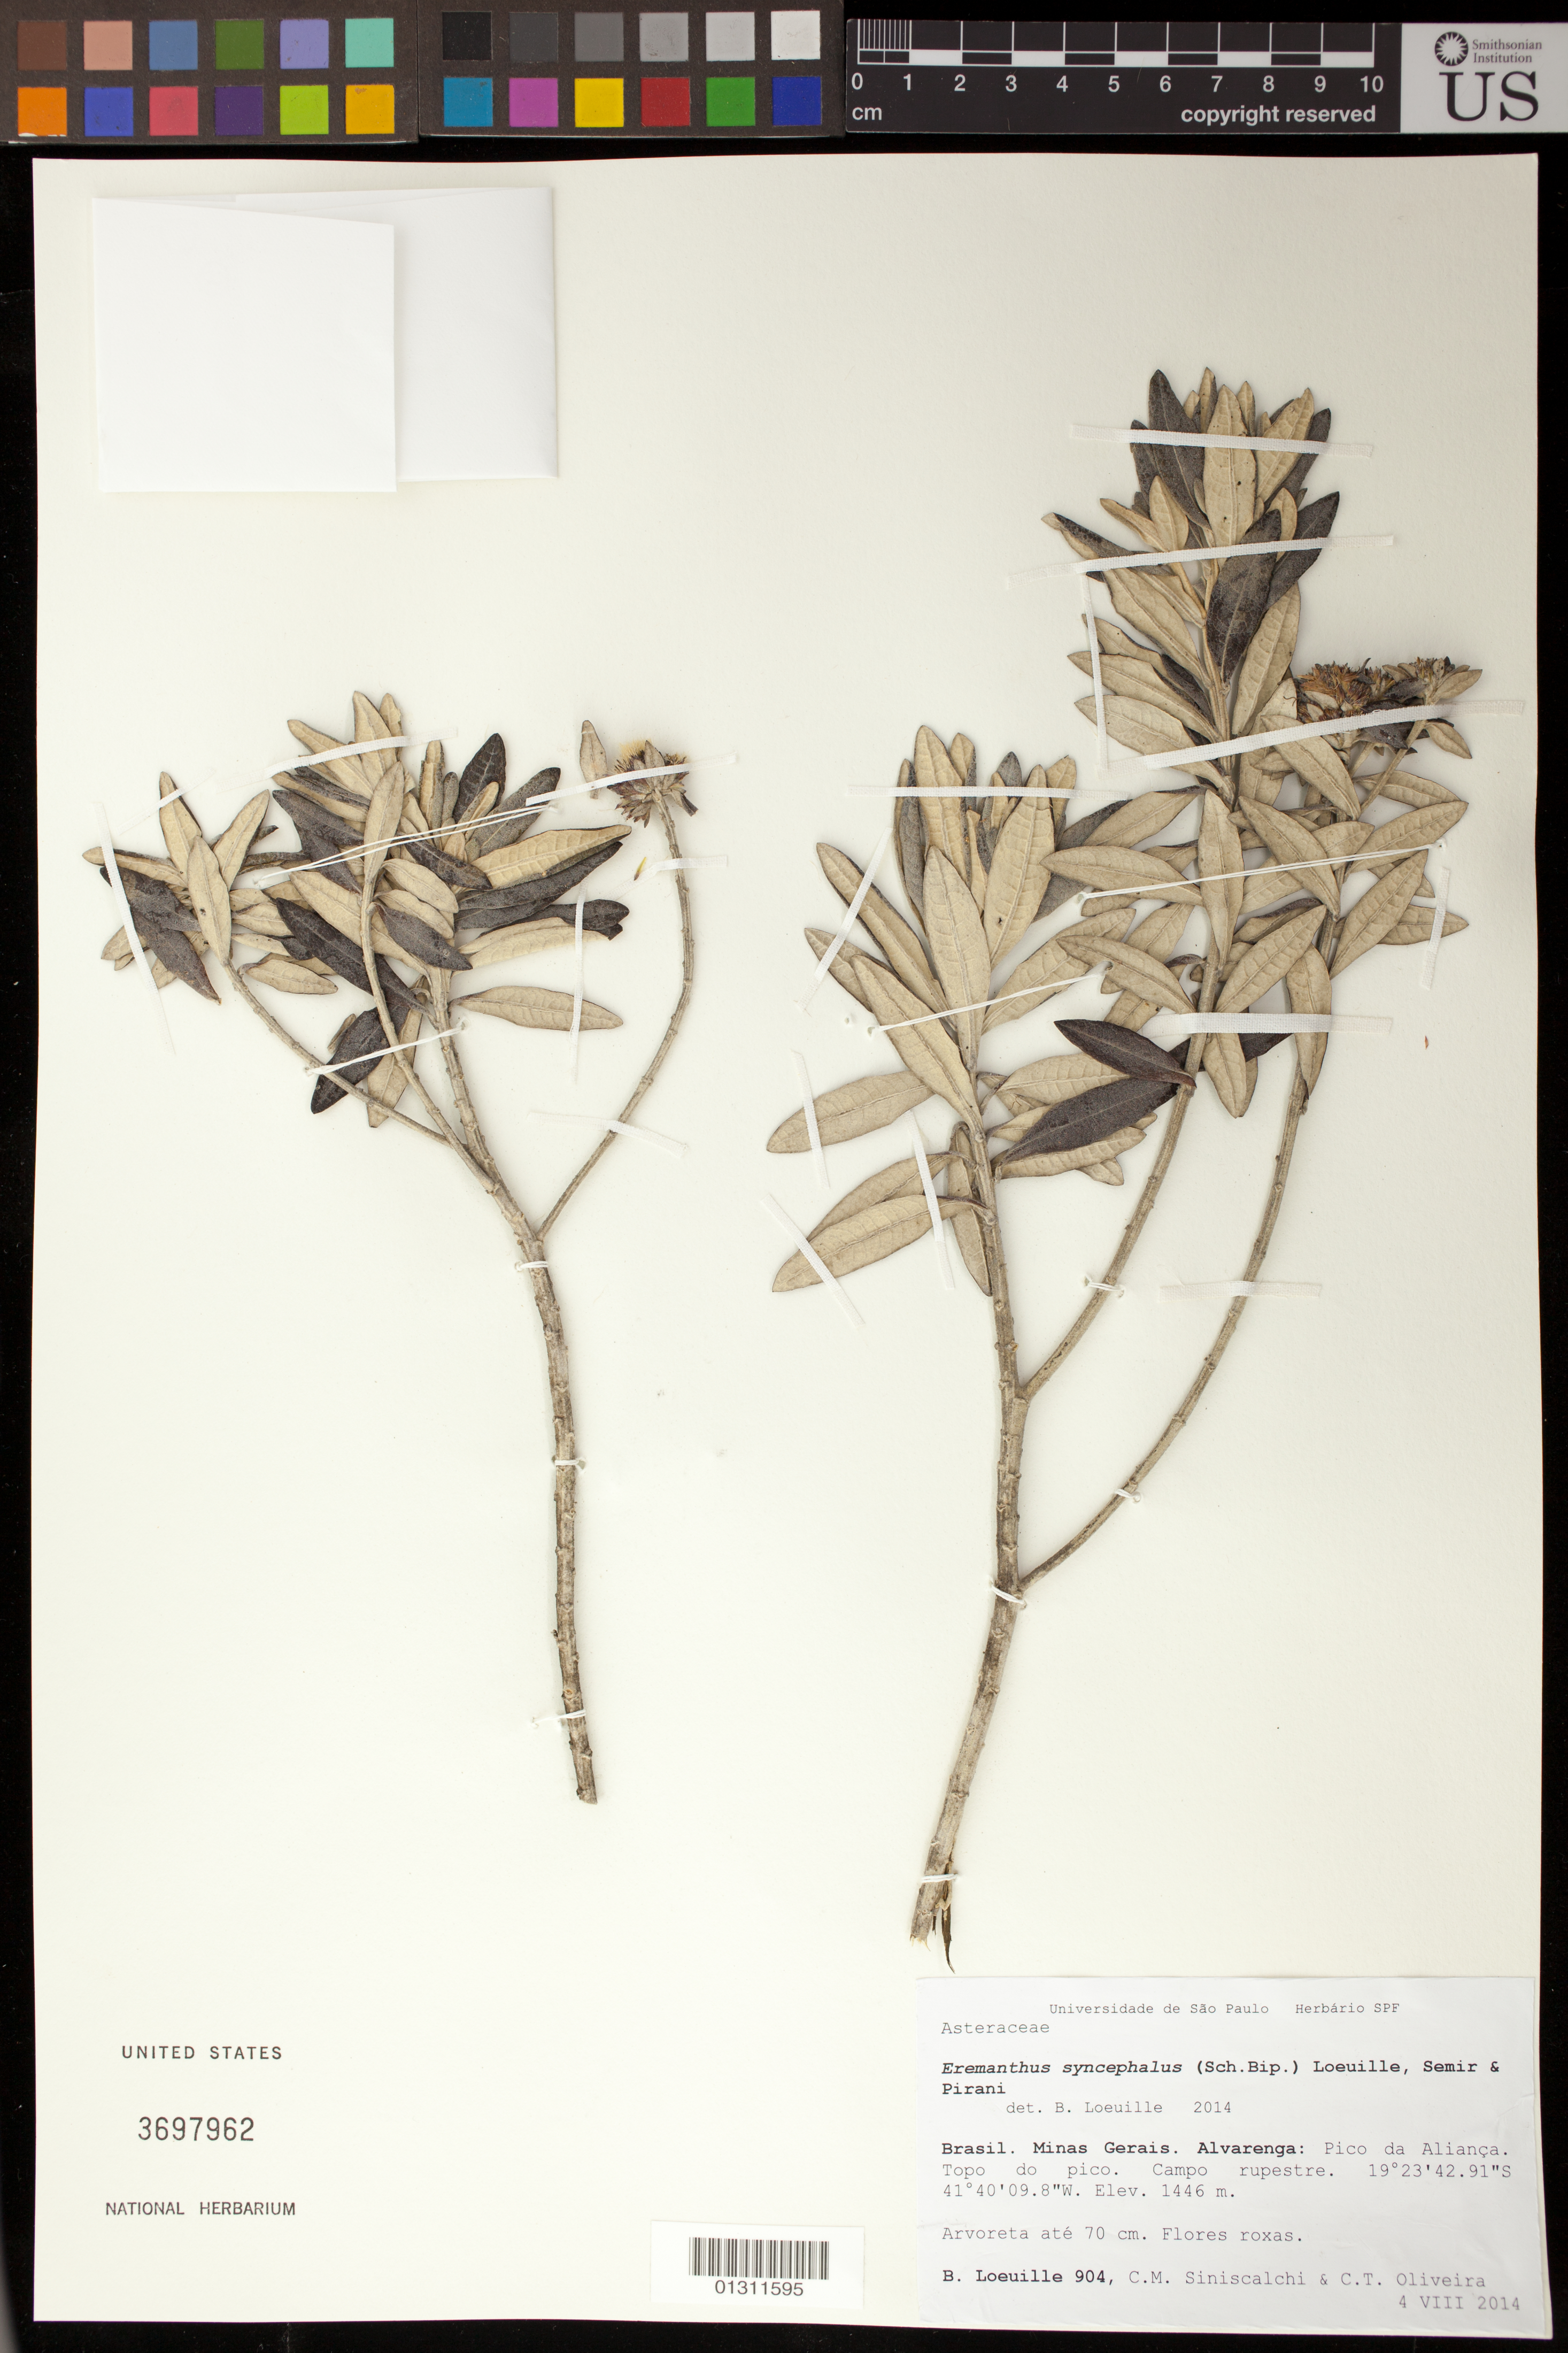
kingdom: Plantae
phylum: Tracheophyta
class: Magnoliopsida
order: Asterales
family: Asteraceae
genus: Eremanthus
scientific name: Eremanthus syncephalus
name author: (Sch. Bip.) Loeuille et al.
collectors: B. Loeuille, C. Siniscalchi & C. T. Oliveira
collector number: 904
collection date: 2014-08-04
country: Brazil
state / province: Minas Gerais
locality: Alvarenga: Pico da Alianca.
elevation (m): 1446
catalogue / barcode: US 3697962